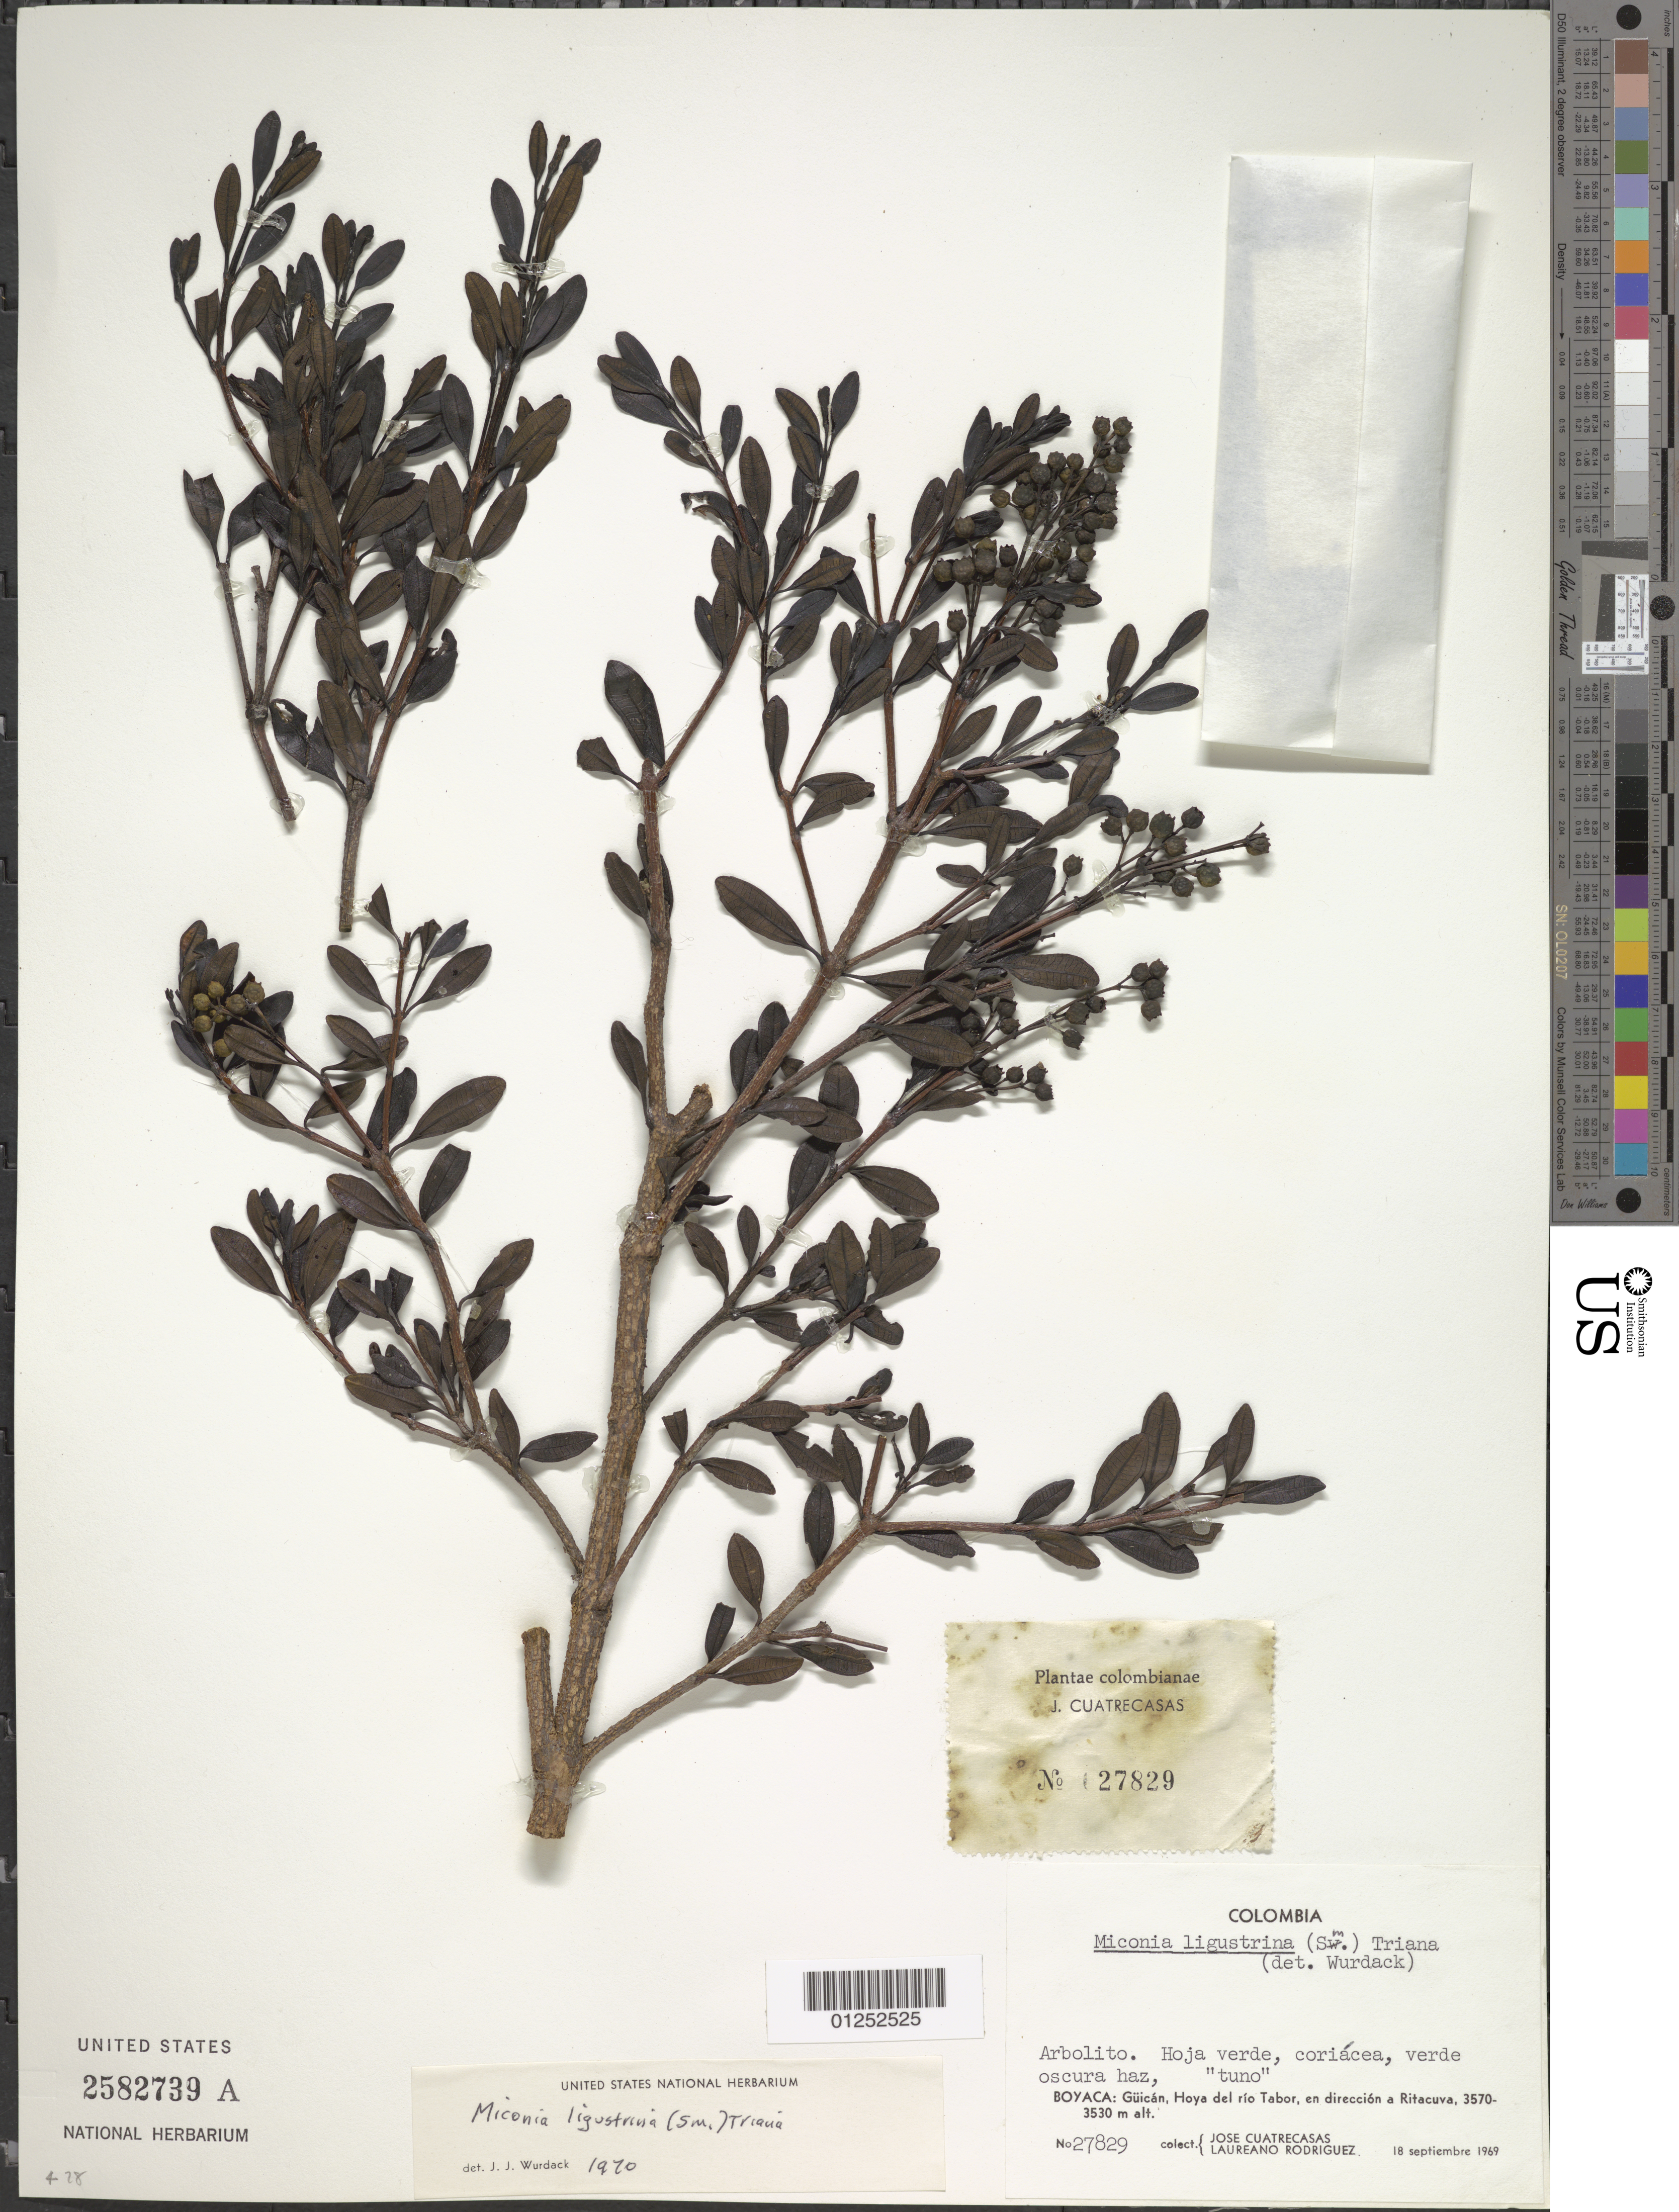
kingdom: Plantae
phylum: Tracheophyta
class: Magnoliopsida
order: Myrtales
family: Melastomataceae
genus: Miconia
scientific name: Miconia ligustrina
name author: (Sw.) Triana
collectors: J. Cuatrecasas & L. Rodriguez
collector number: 27829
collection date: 1969-09-18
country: Colombia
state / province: Boyacá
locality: Güicán, Hoya del río Tabor, en dirección a Ritacuva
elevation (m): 3530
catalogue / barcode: US 2582739A